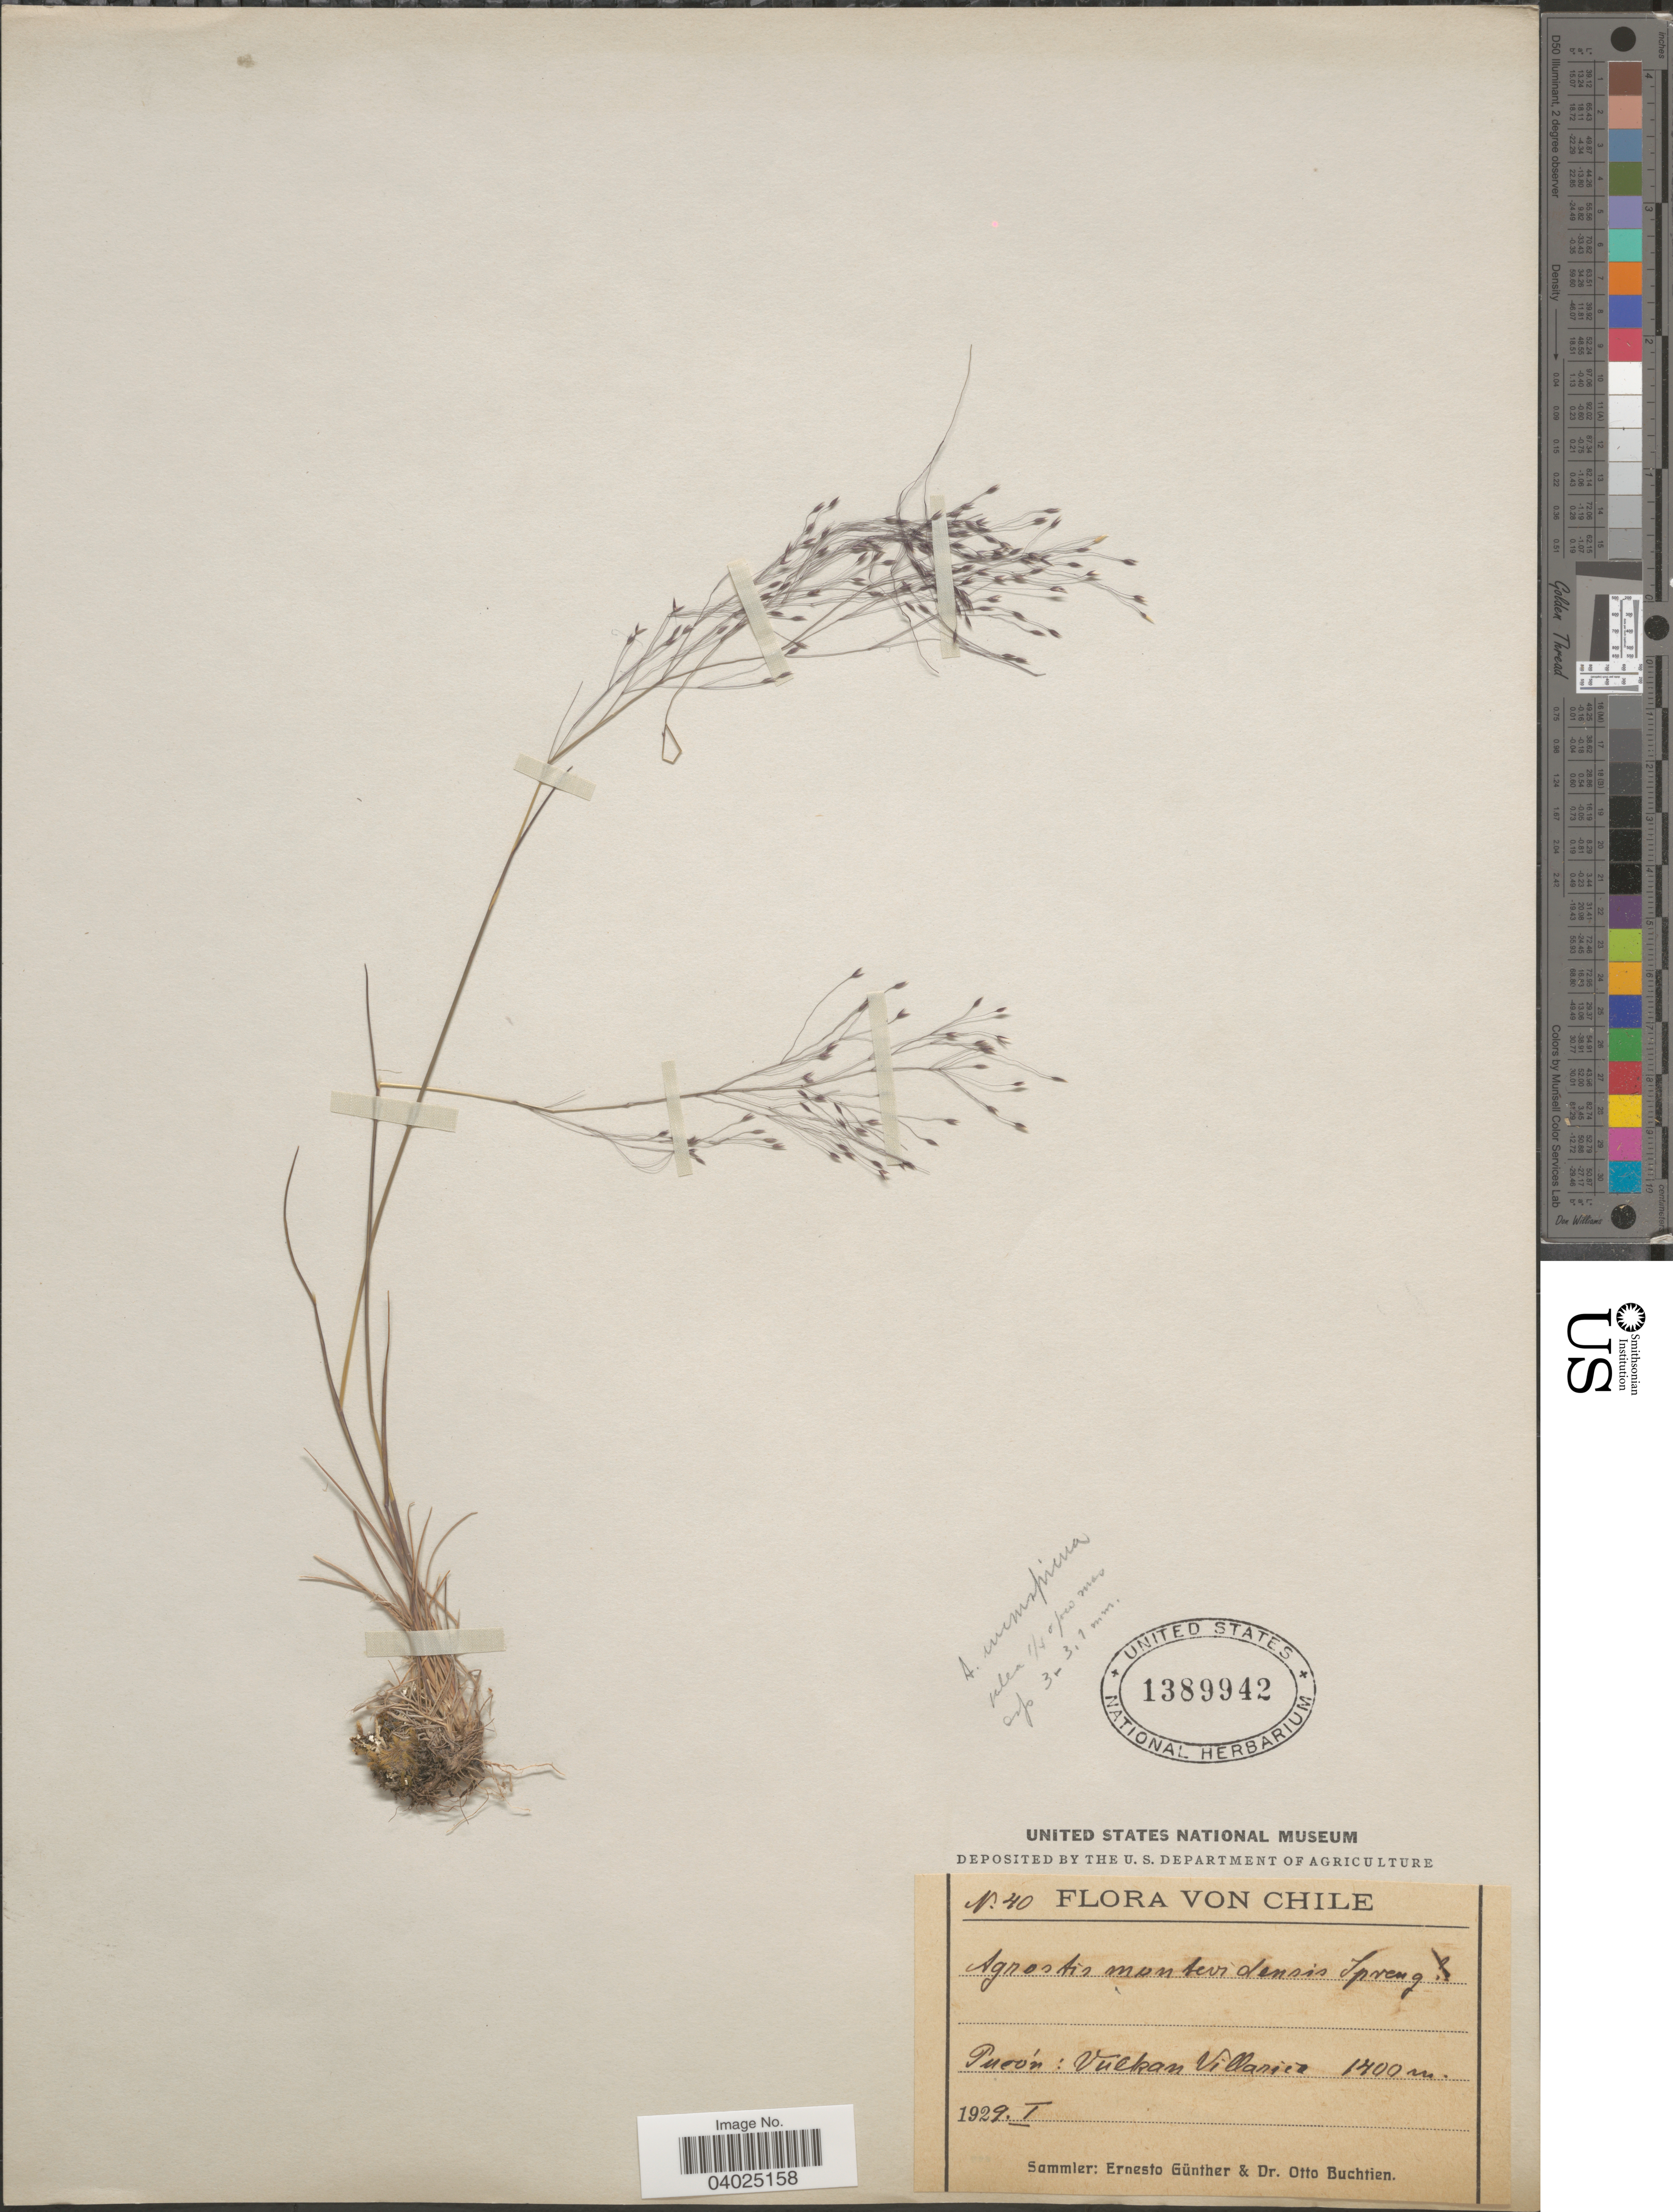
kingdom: Plantae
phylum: Tracheophyta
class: Liliopsida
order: Poales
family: Poaceae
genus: Agrostis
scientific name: Agrostis sp.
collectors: E. Gunther & O. Buchtien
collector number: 40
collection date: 1929-01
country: Chile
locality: Pucón: Vulkan Villarica.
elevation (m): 1400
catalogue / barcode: US 1389942